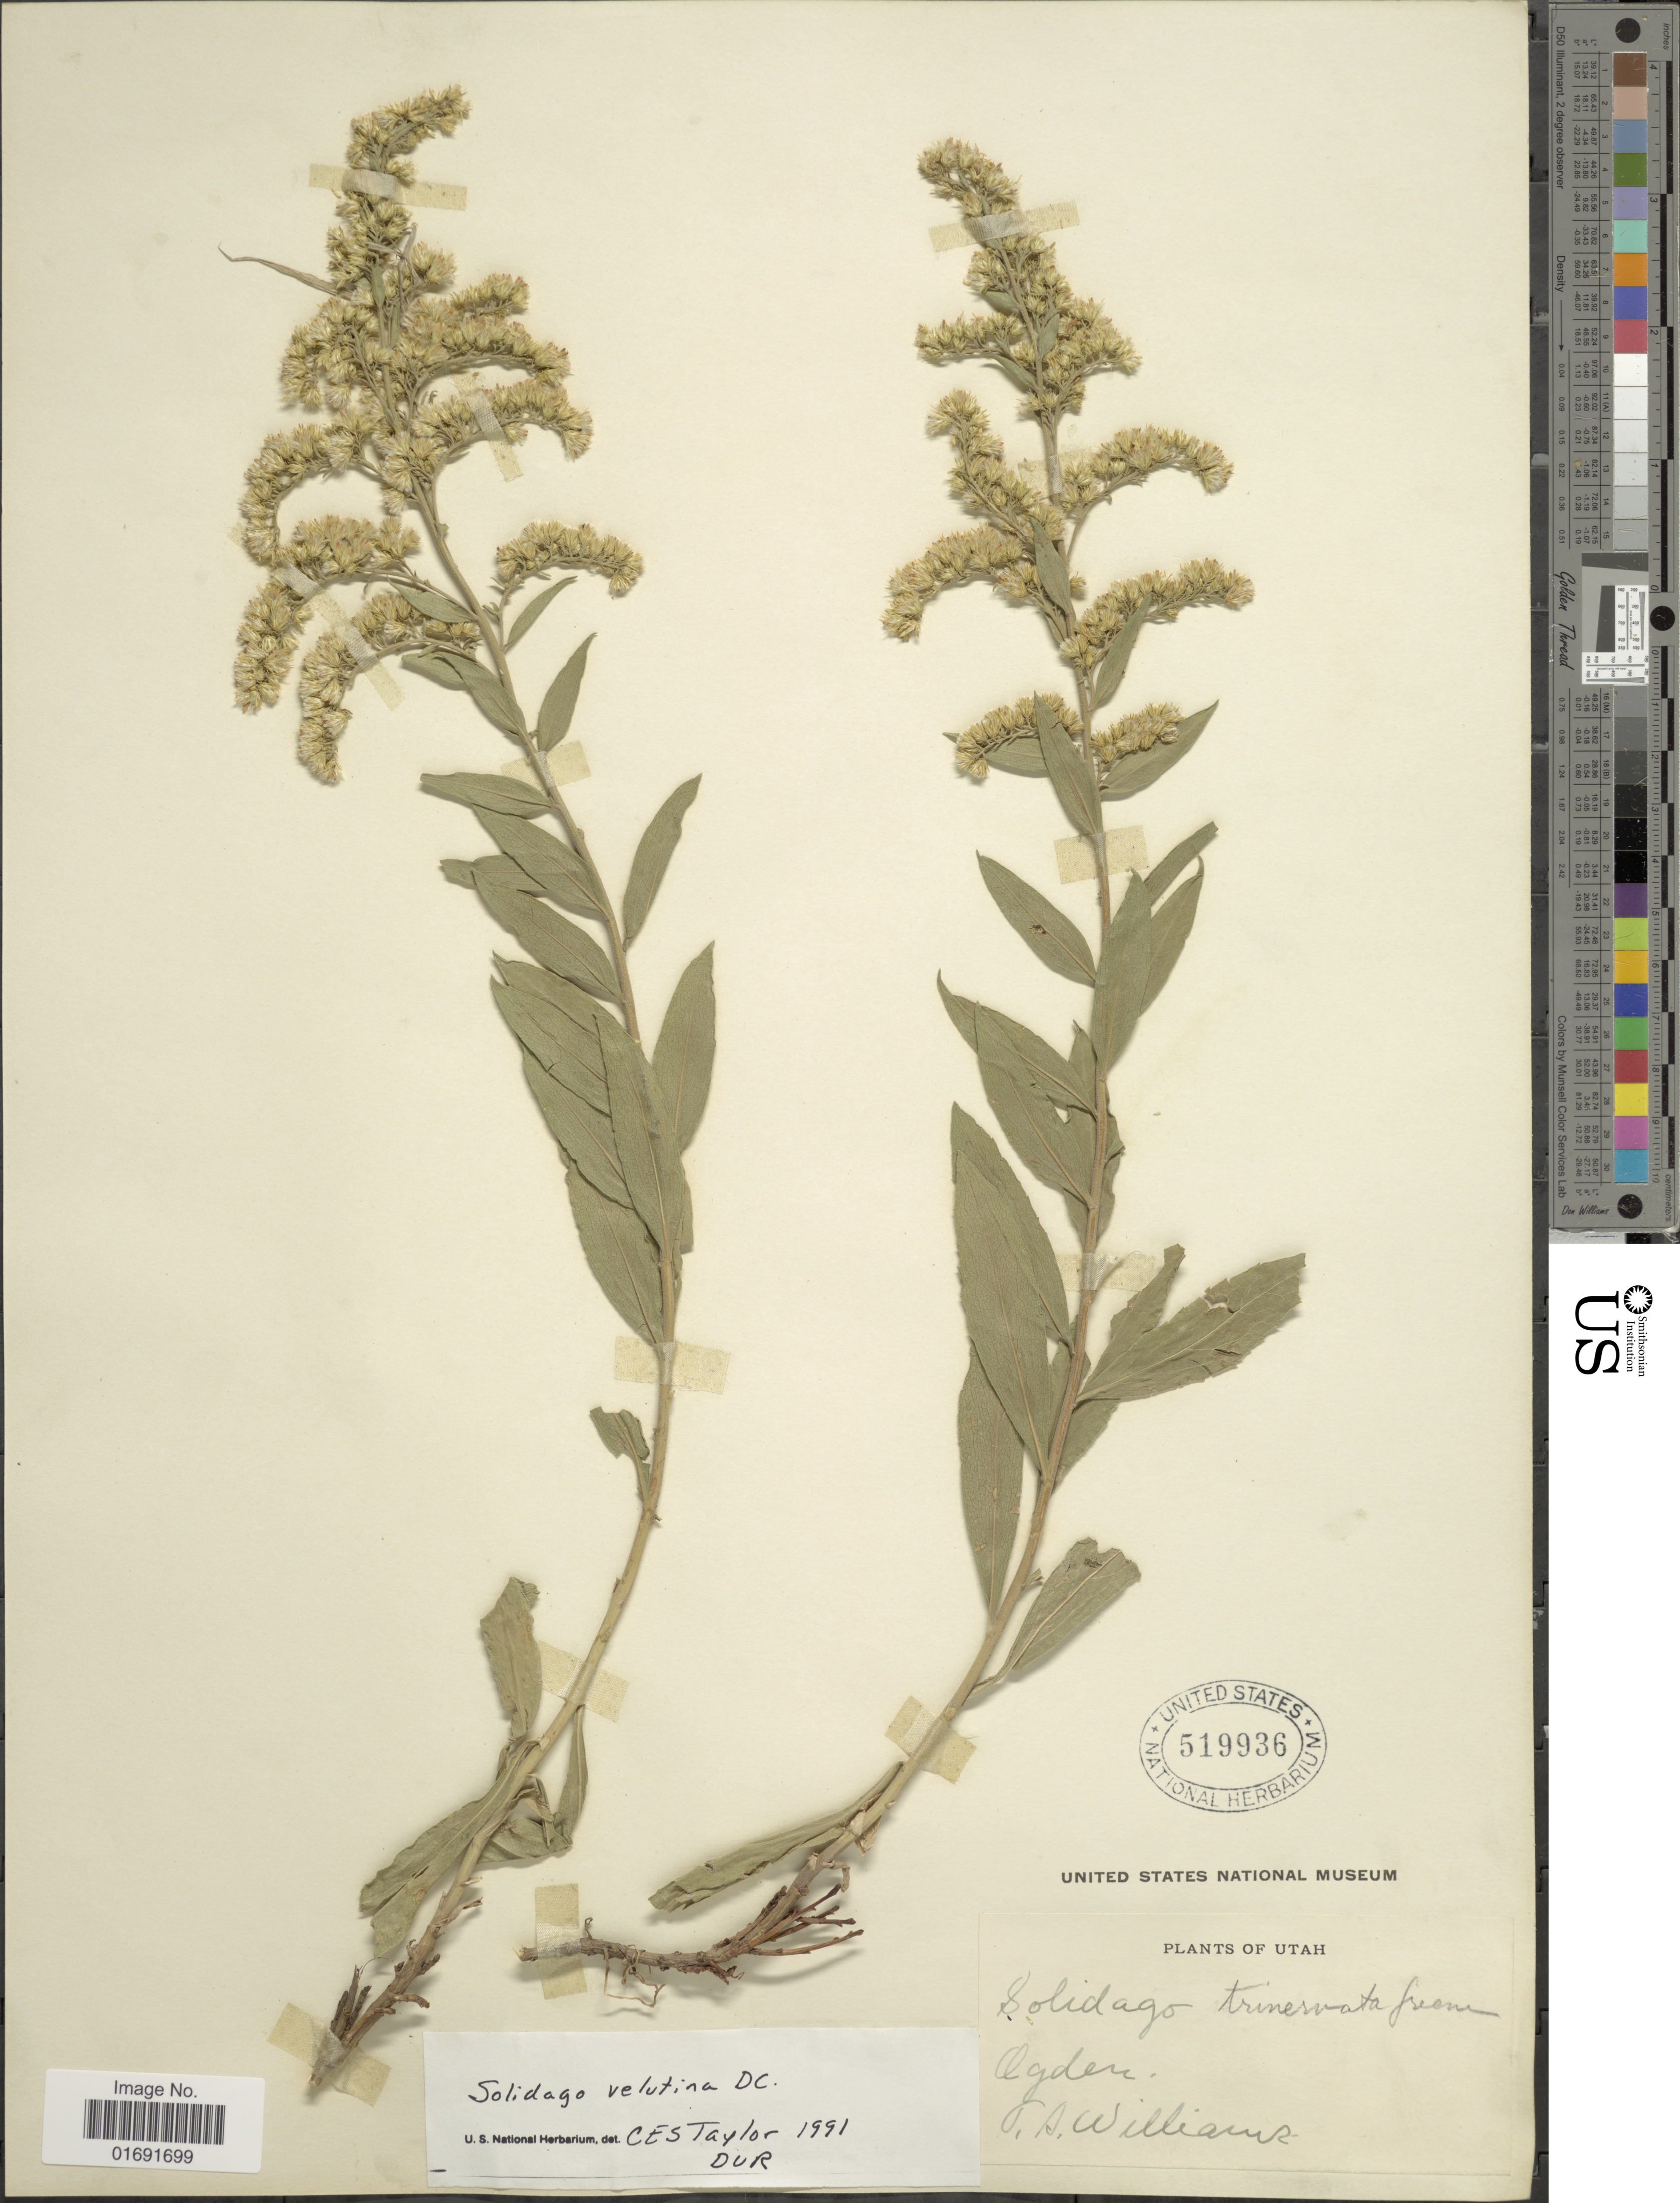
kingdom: Plantae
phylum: Tracheophyta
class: Magnoliopsida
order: Asterales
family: Asteraceae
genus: Solidago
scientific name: Solidago velutina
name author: DC.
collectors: T. A. Williams (herbarium)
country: United States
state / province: Utah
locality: Ogden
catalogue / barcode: US 519936